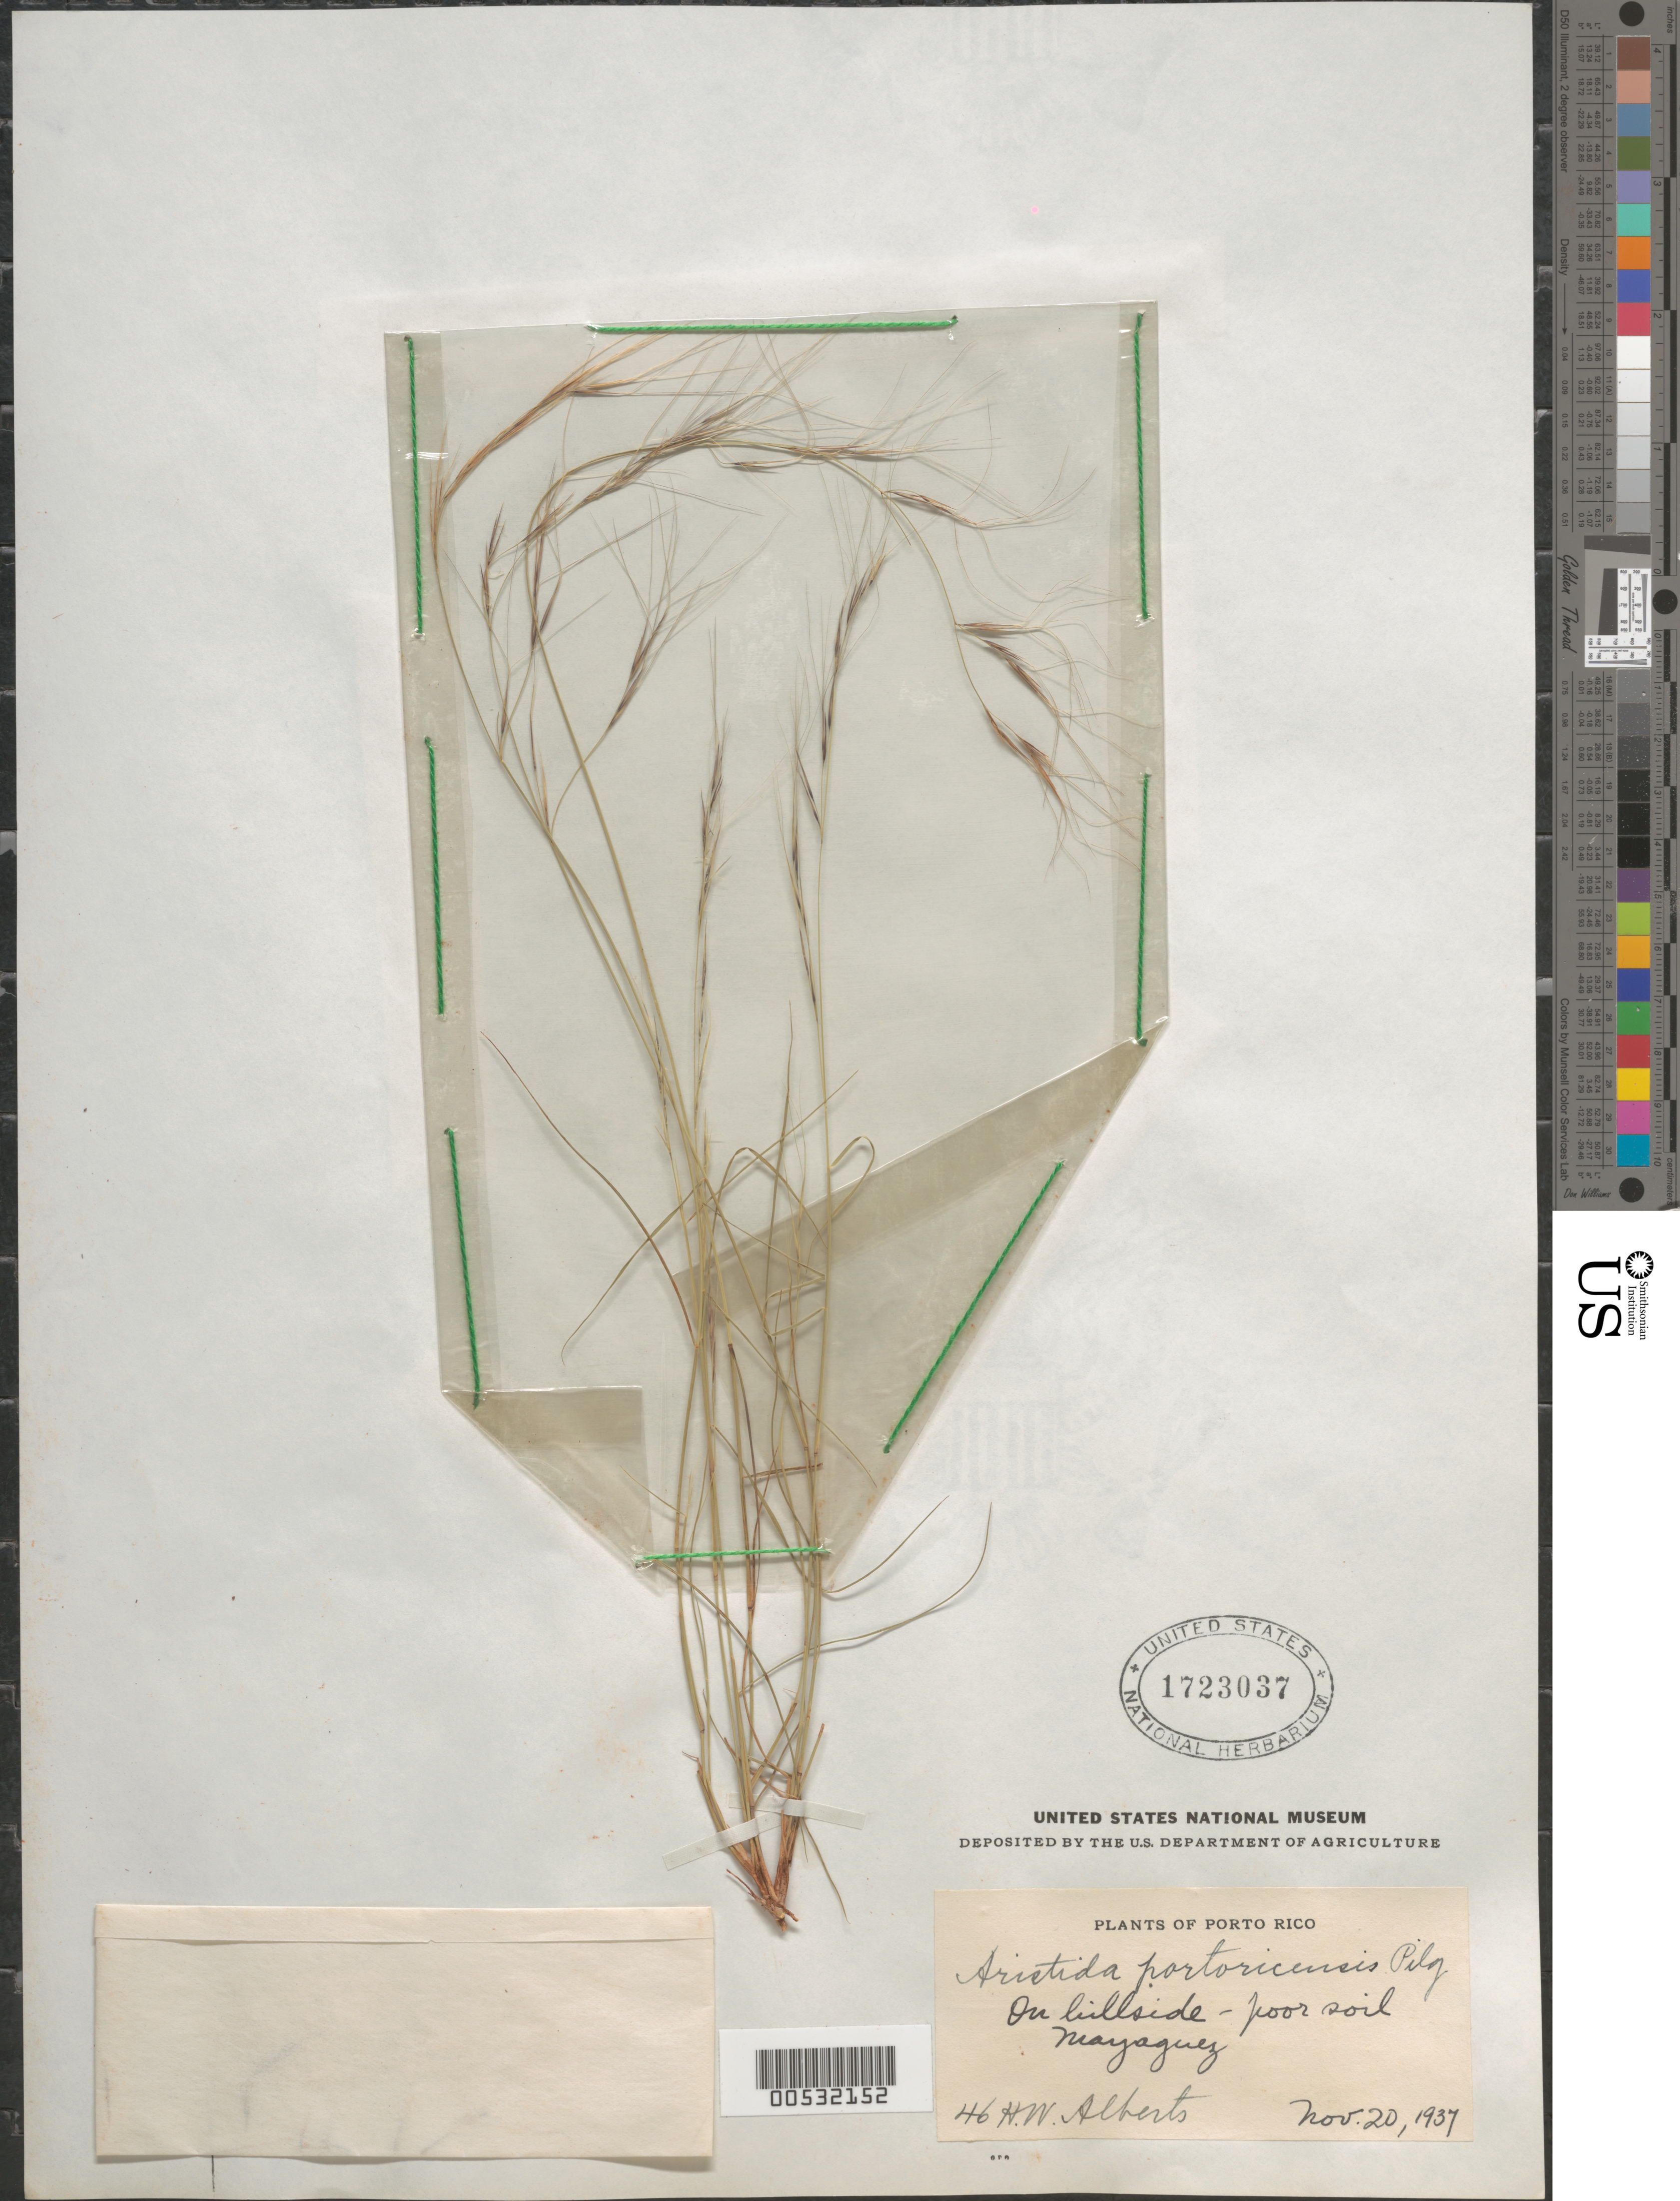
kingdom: Plantae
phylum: Tracheophyta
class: Liliopsida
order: Poales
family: Poaceae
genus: Aristida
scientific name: Aristida portoricensis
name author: Pilg. in Urb.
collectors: H. W. Alberts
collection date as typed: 20 Nov 1937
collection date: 1937-11-20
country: Puerto Rico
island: Greater Antilles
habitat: On hillside - poor soil.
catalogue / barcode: US 1723037